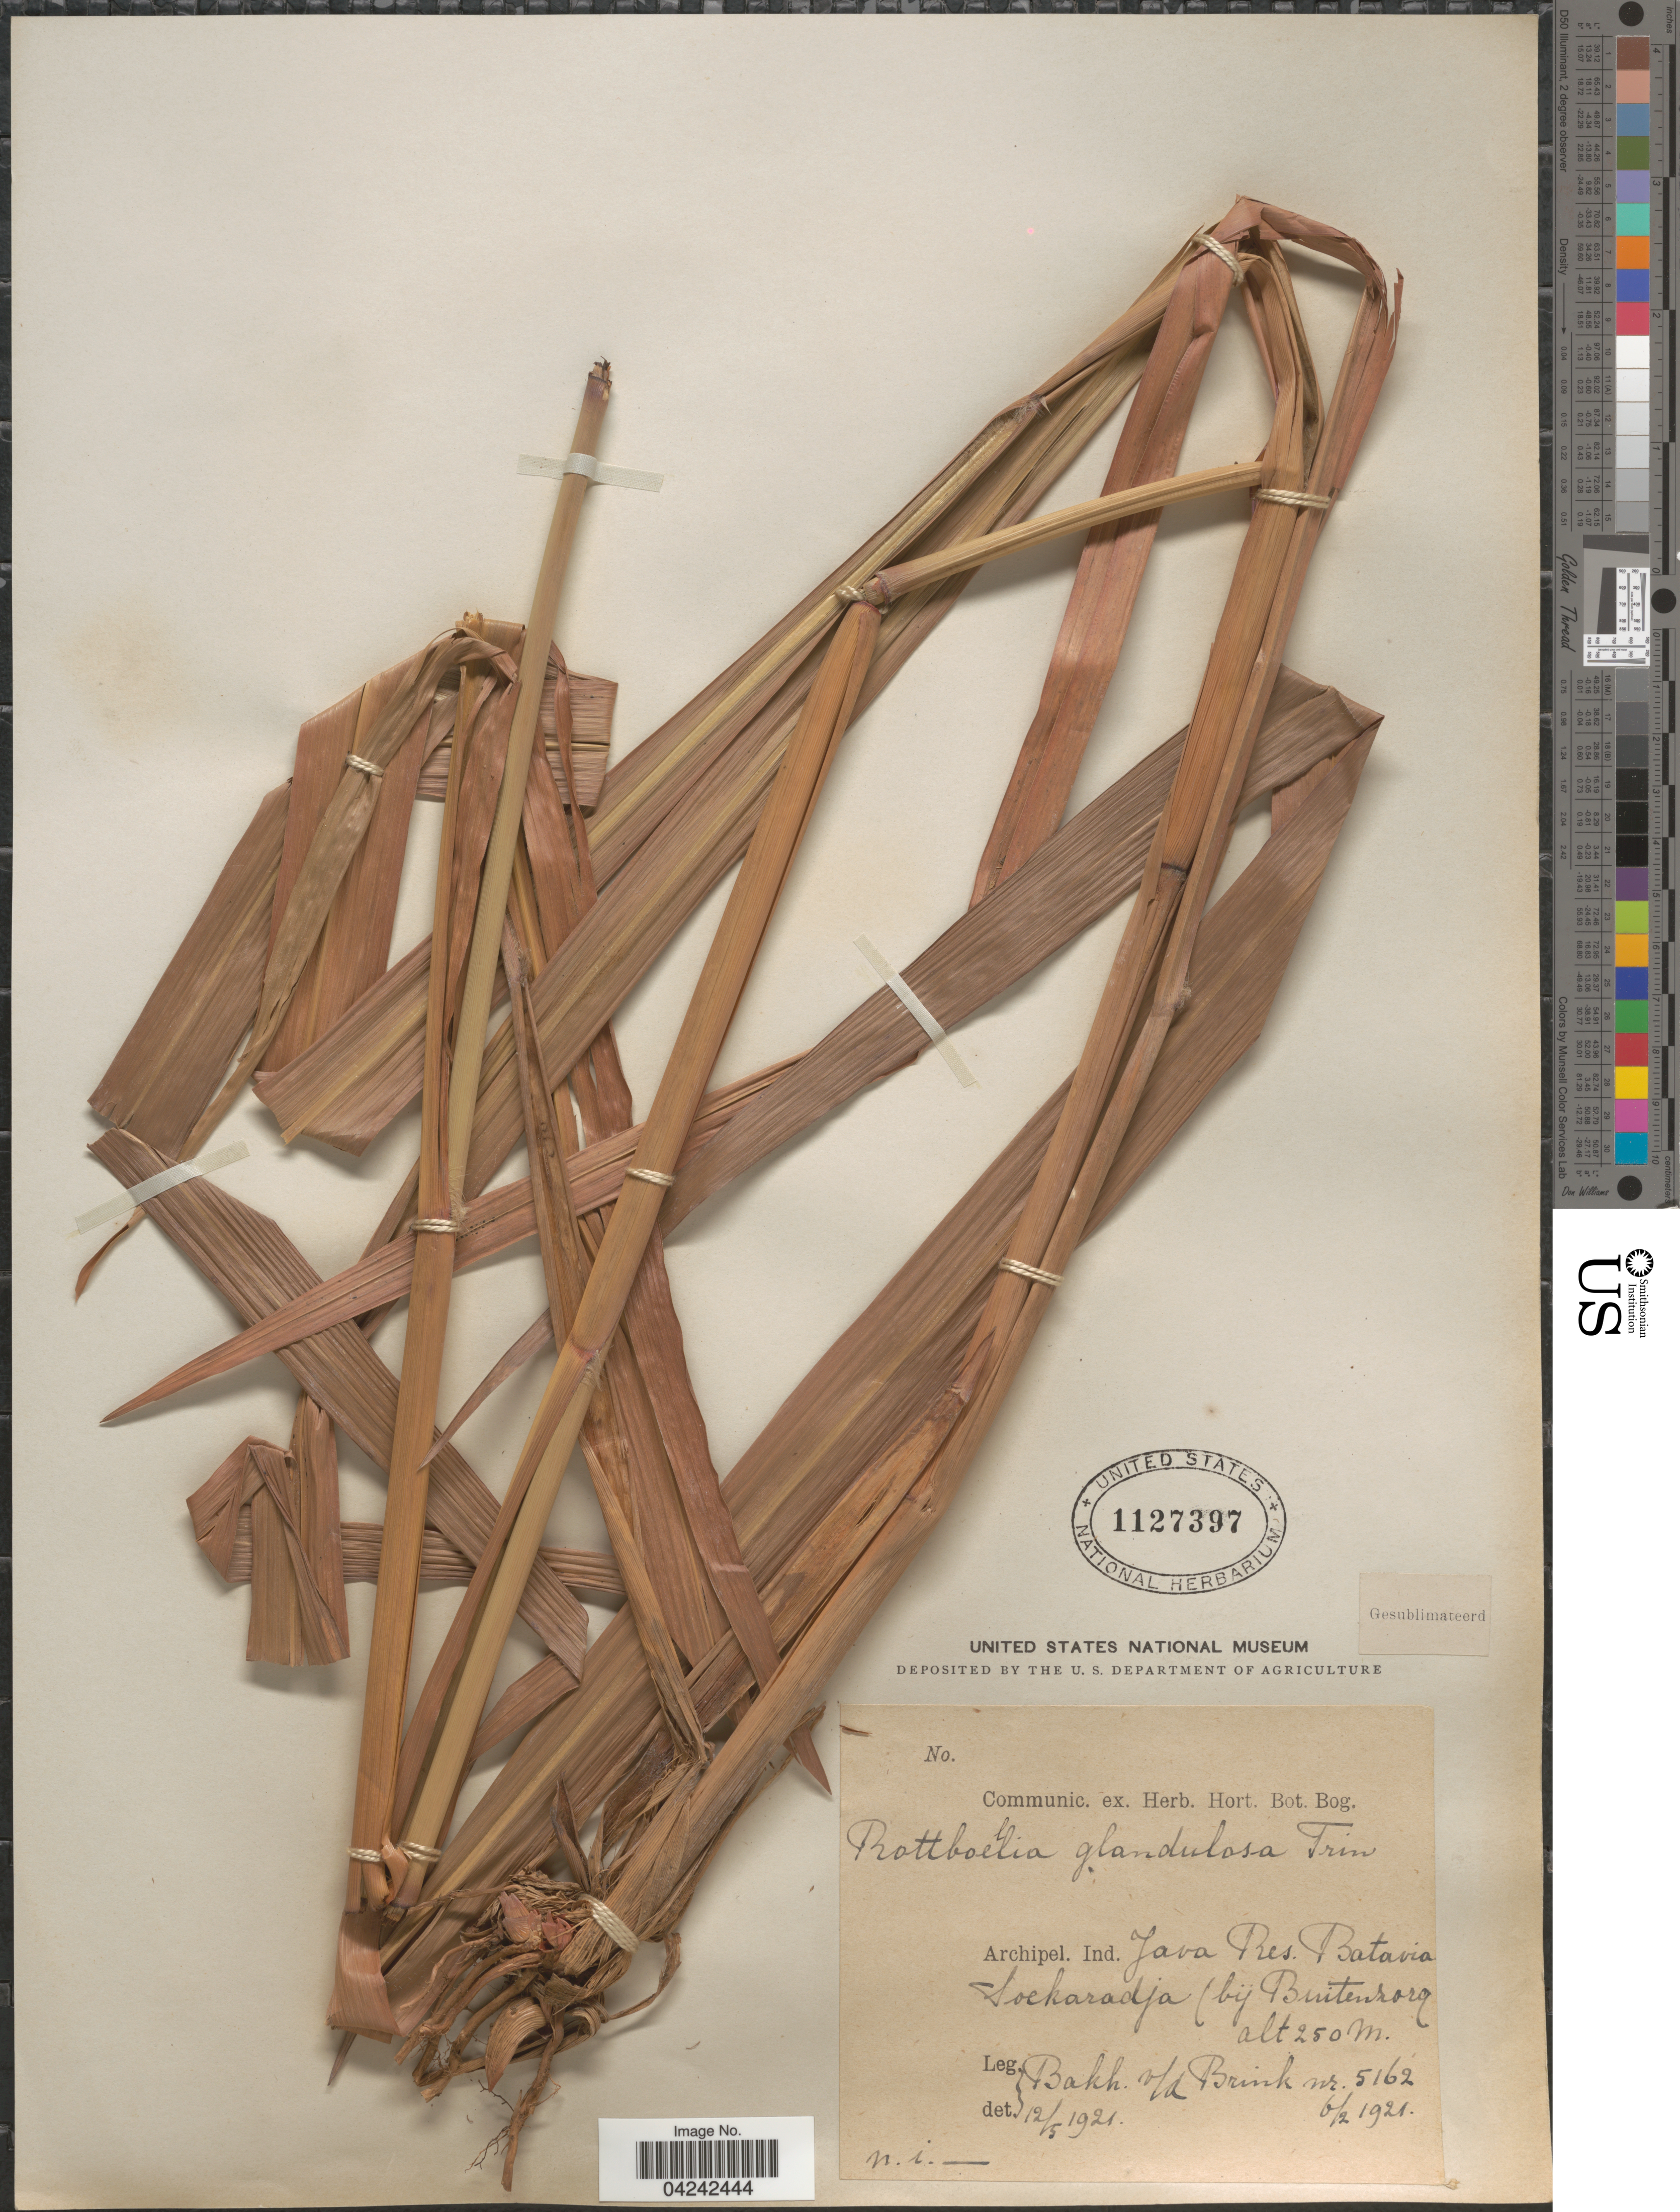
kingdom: Plantae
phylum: Tracheophyta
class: Liliopsida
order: Poales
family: Poaceae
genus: Rottboellia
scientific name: Rottboellia glandulosa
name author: Trin.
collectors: R. C. Bakhuizen van den Brink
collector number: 5162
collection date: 1921-02-06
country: Indonesia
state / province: Java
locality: Archipel. Ind. Java Res. Batavia Soekaradja (bij Buitenzorg.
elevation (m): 250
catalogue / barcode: US 1127397